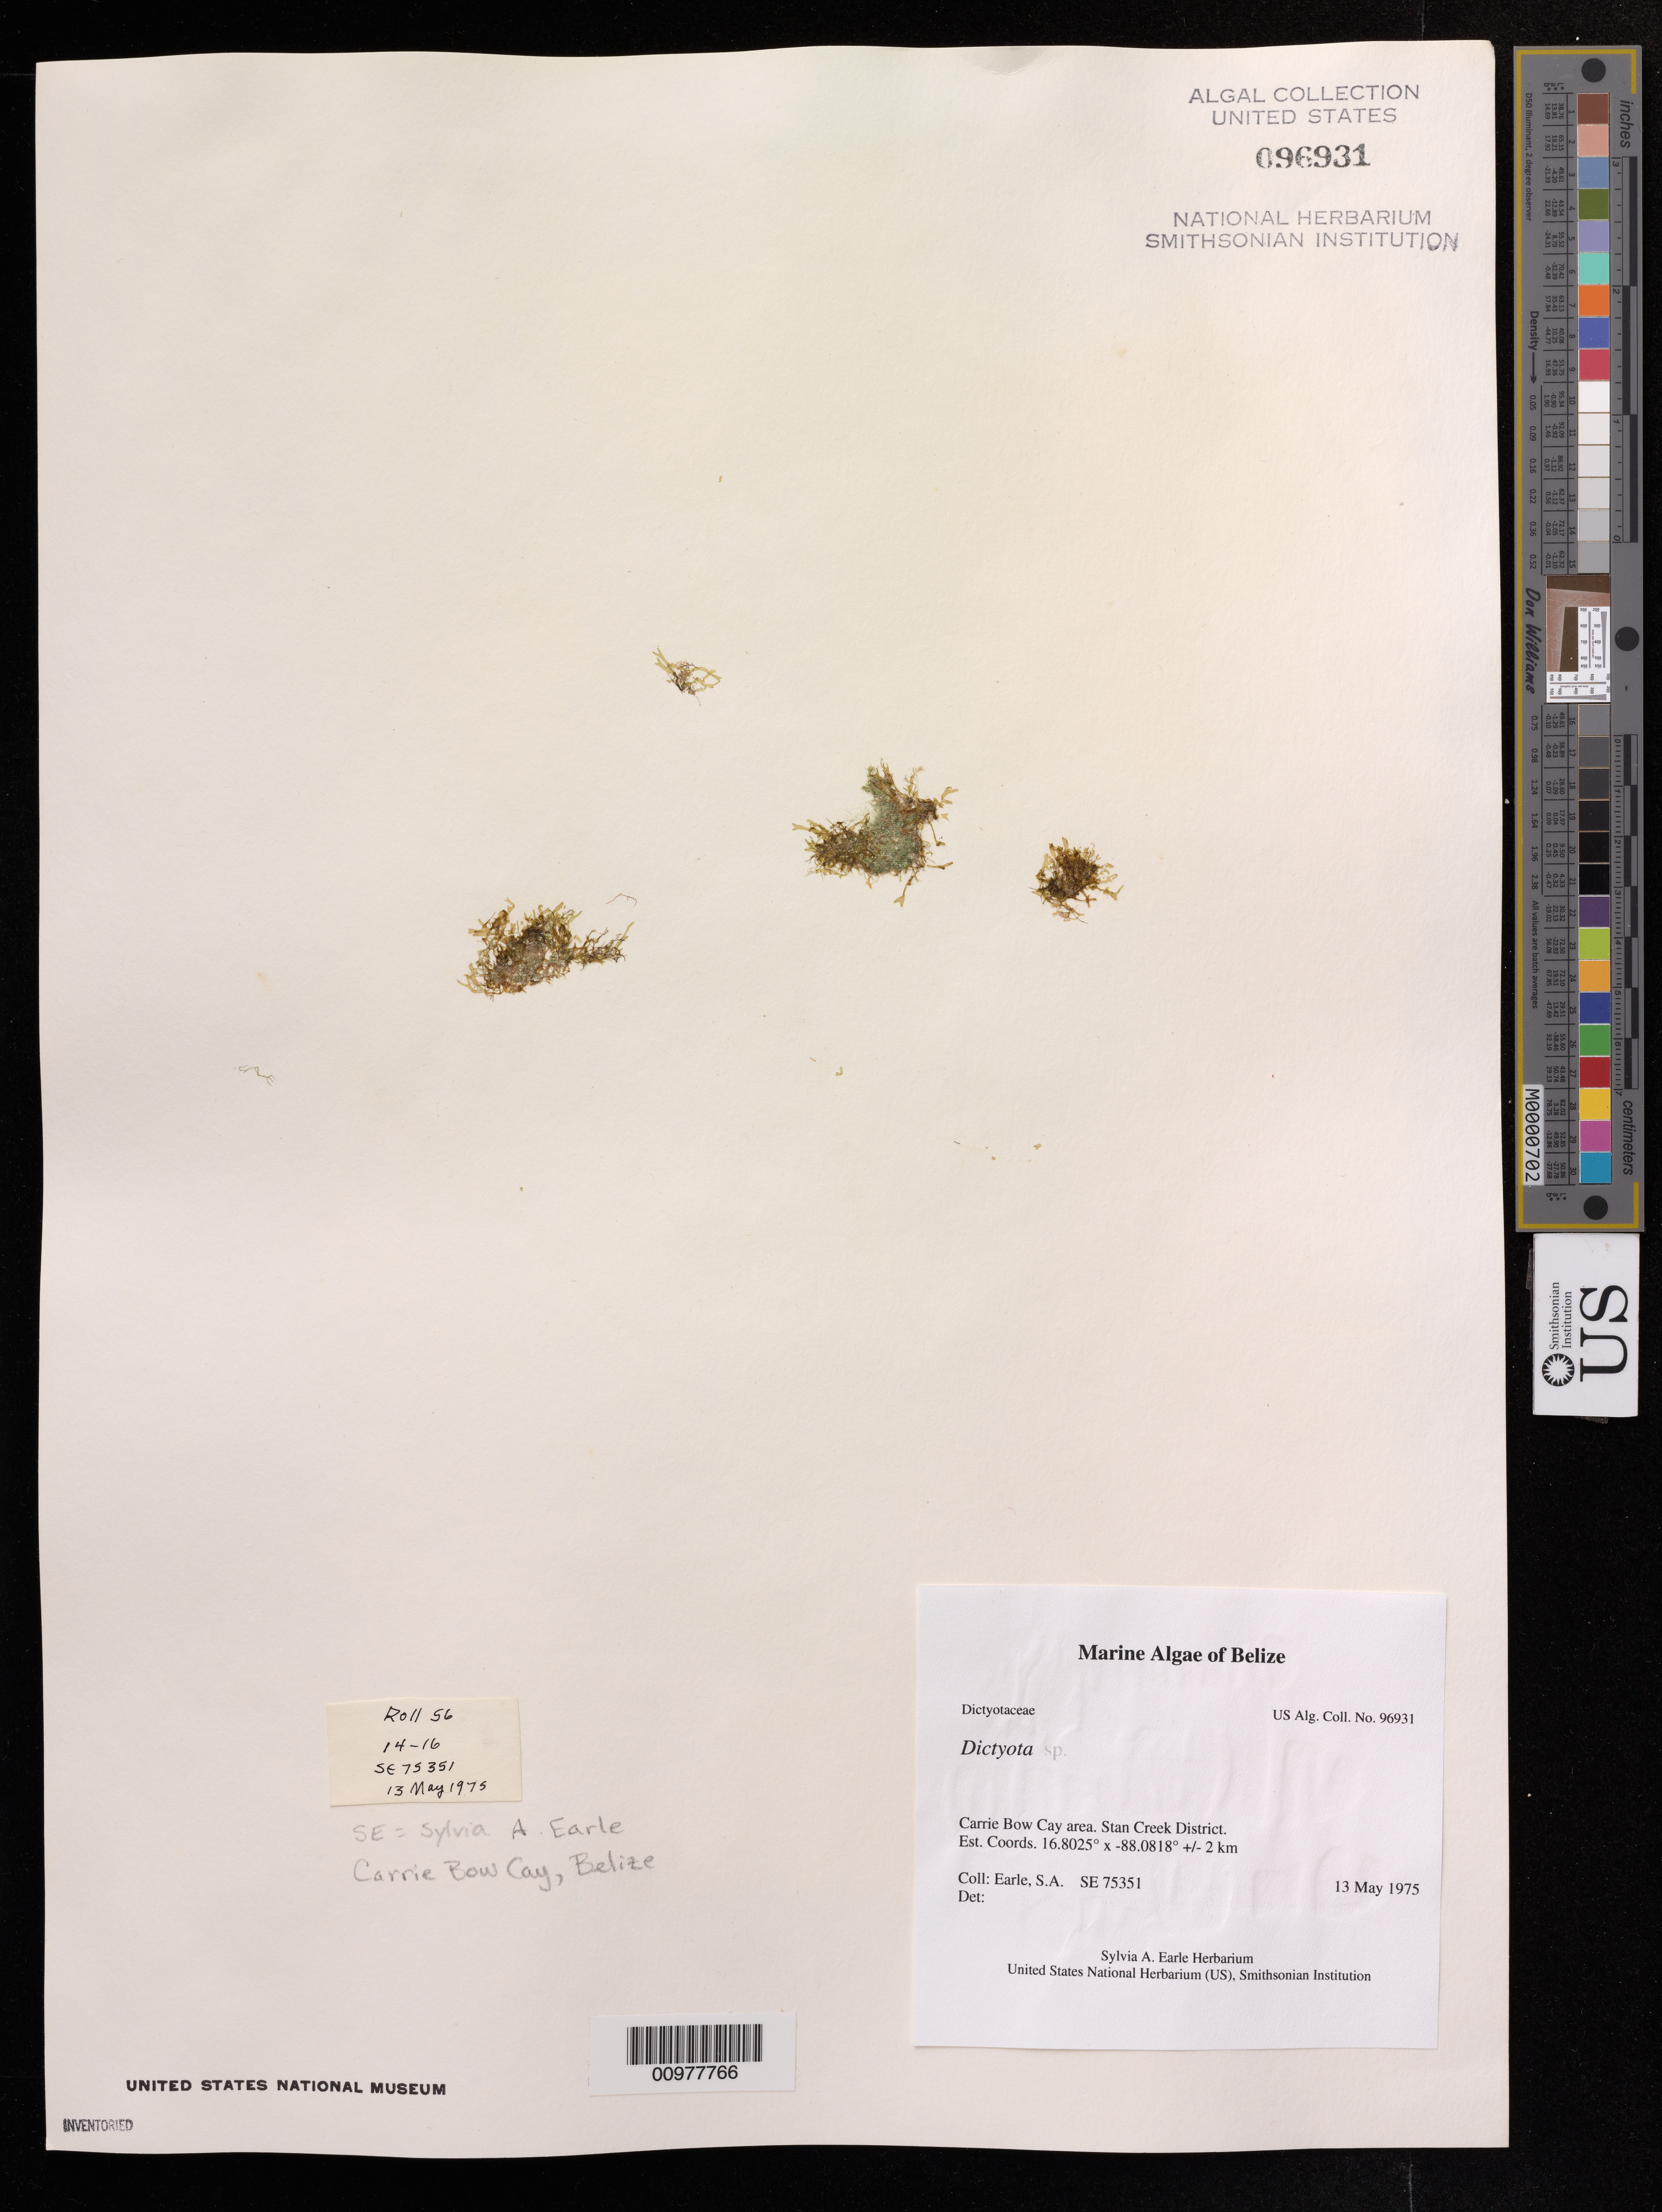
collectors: S. A. Earle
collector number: SE 75351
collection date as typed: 13 May 1975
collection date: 1975-05-13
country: Belize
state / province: Stann Creek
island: Carrie Bow Cay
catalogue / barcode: US 96931